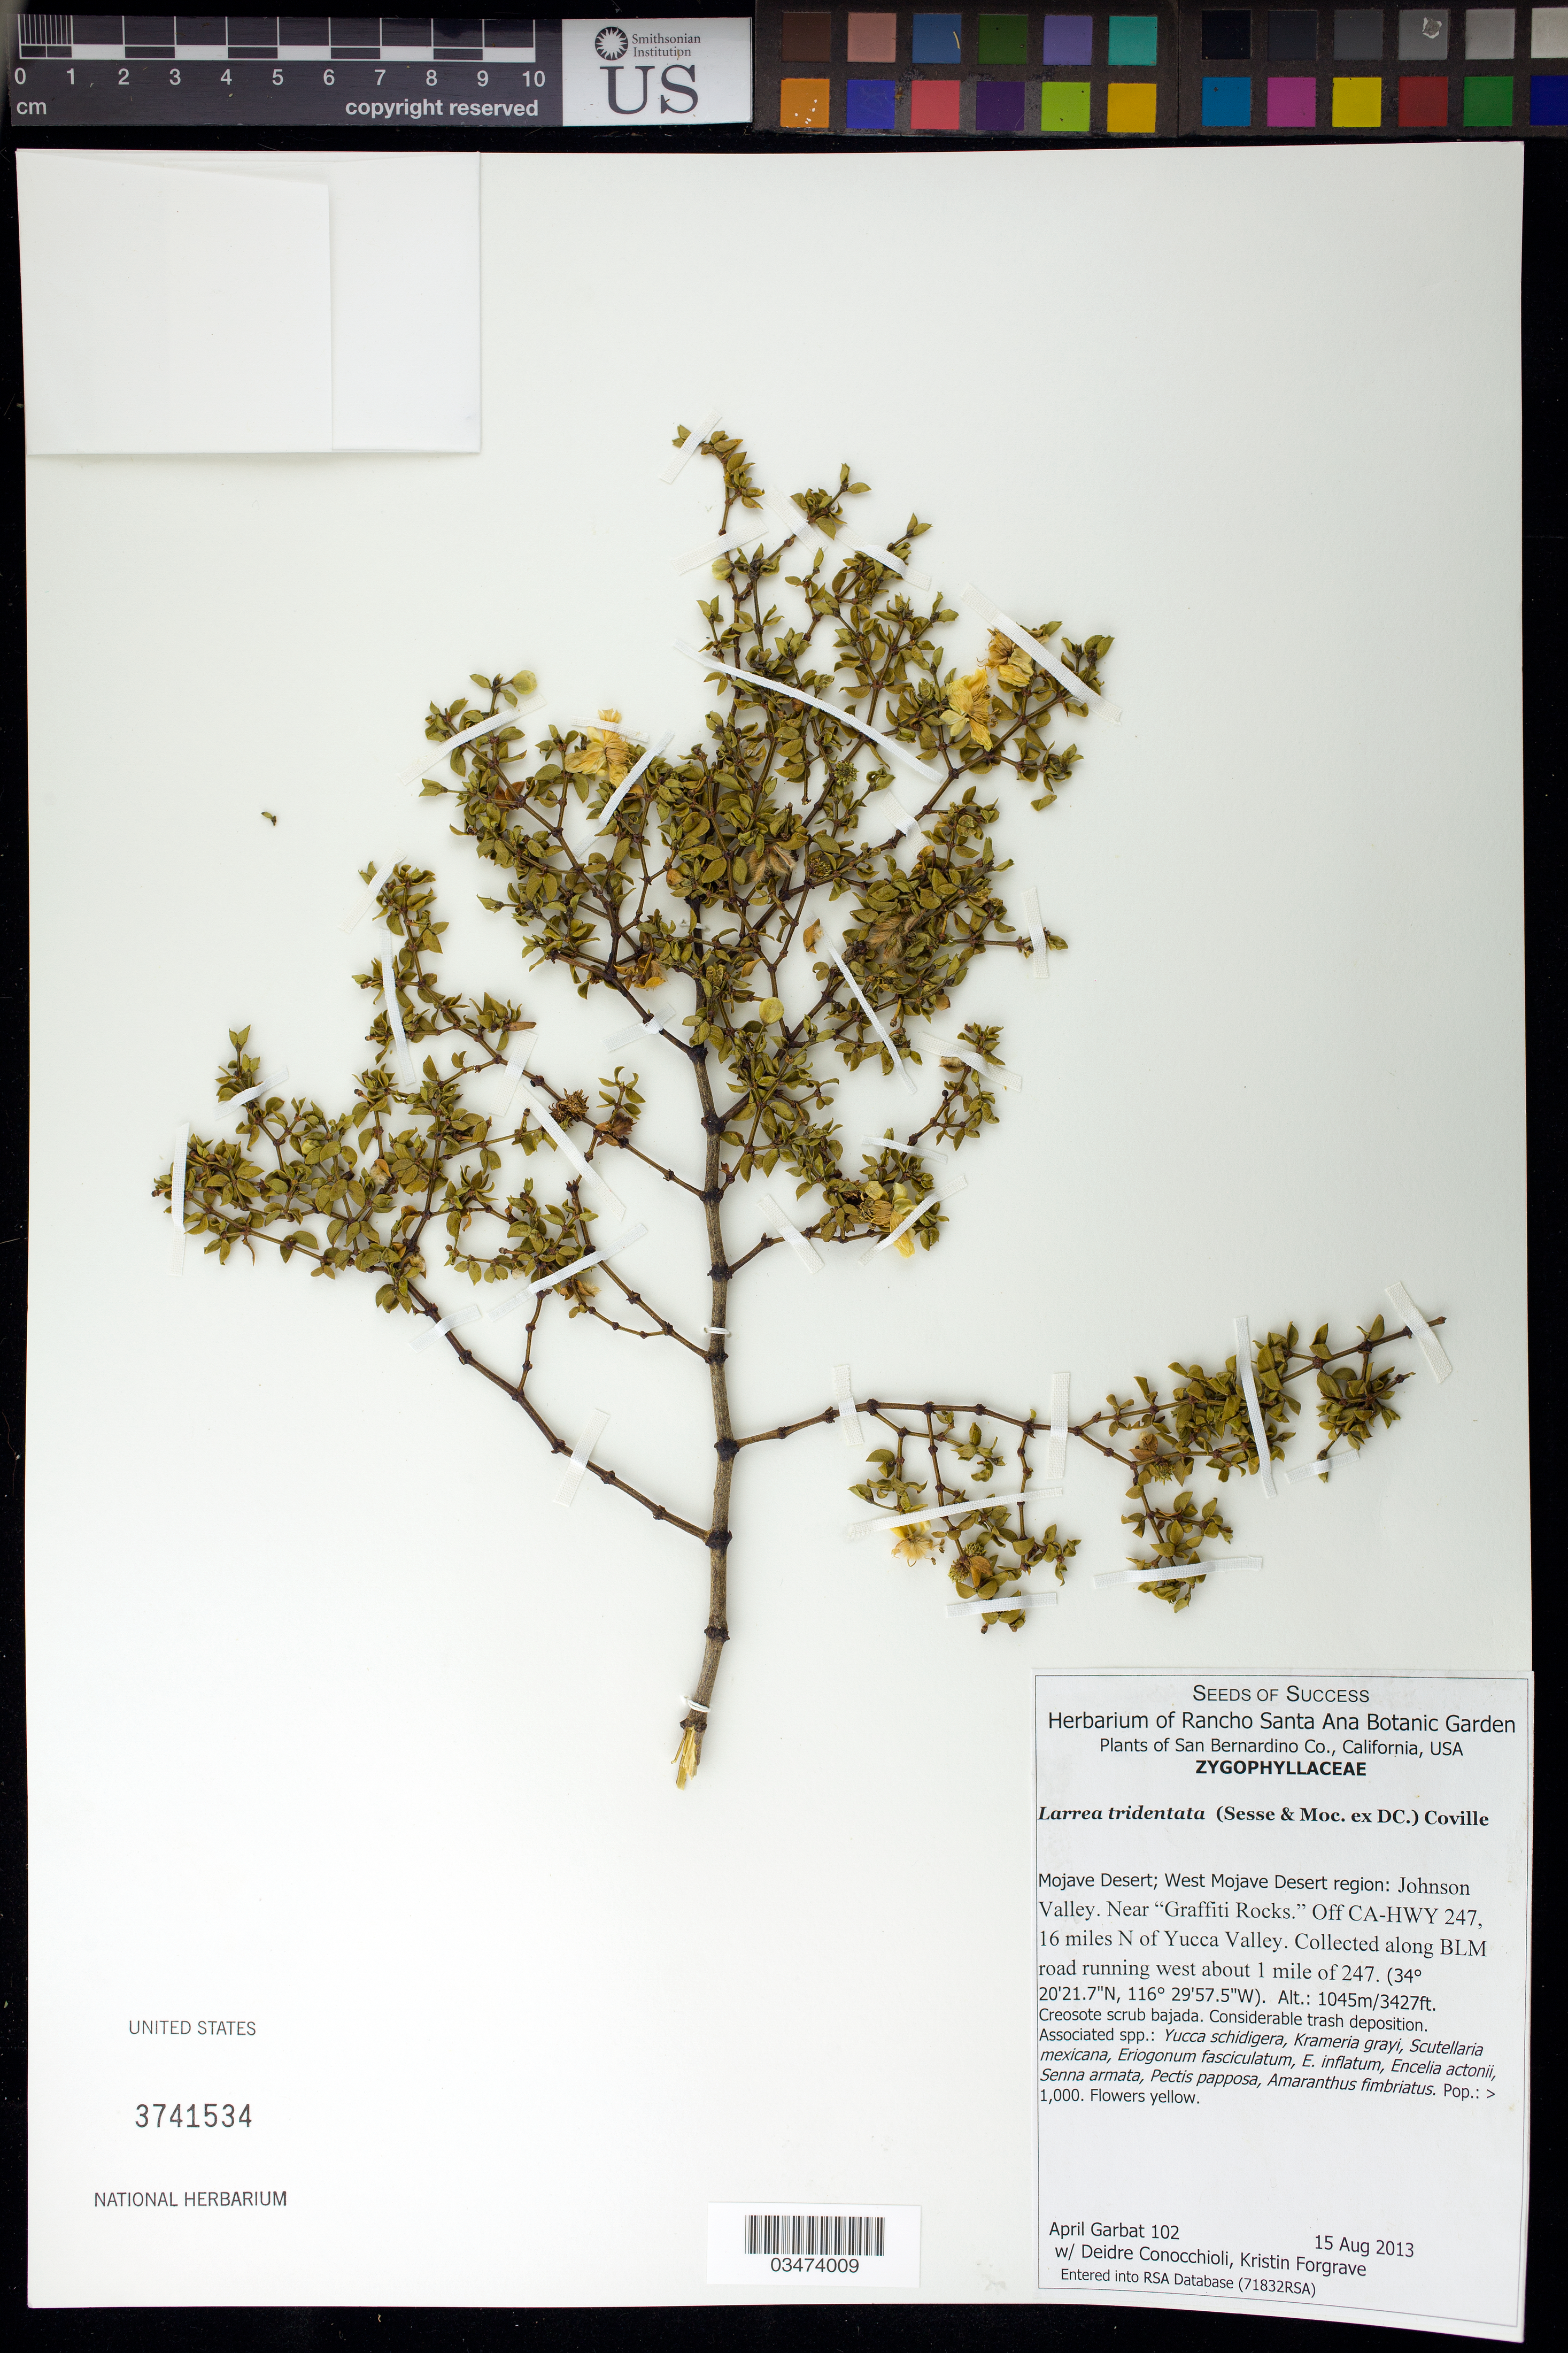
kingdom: Plantae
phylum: Tracheophyta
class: Magnoliopsida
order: Zygophyllales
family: Zygophyllaceae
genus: Larrea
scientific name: Larrea tridentata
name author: (Sessé & Moc. ex DC.) Coville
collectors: A. Garbat, D. Conocchioli & K. Forgrave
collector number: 102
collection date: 2013-08-15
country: United States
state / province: California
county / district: San Bernardino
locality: Mojave Desert, West region, Johnson Valley, near "Graffiti Rocks", 16 miles N of Yucca Valley.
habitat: Creosote scrub bajada. Associated species: Yucca schidigera, Krameria grayi, Senna armata, Pectis papposa, ect.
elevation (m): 1045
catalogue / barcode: US 3741534